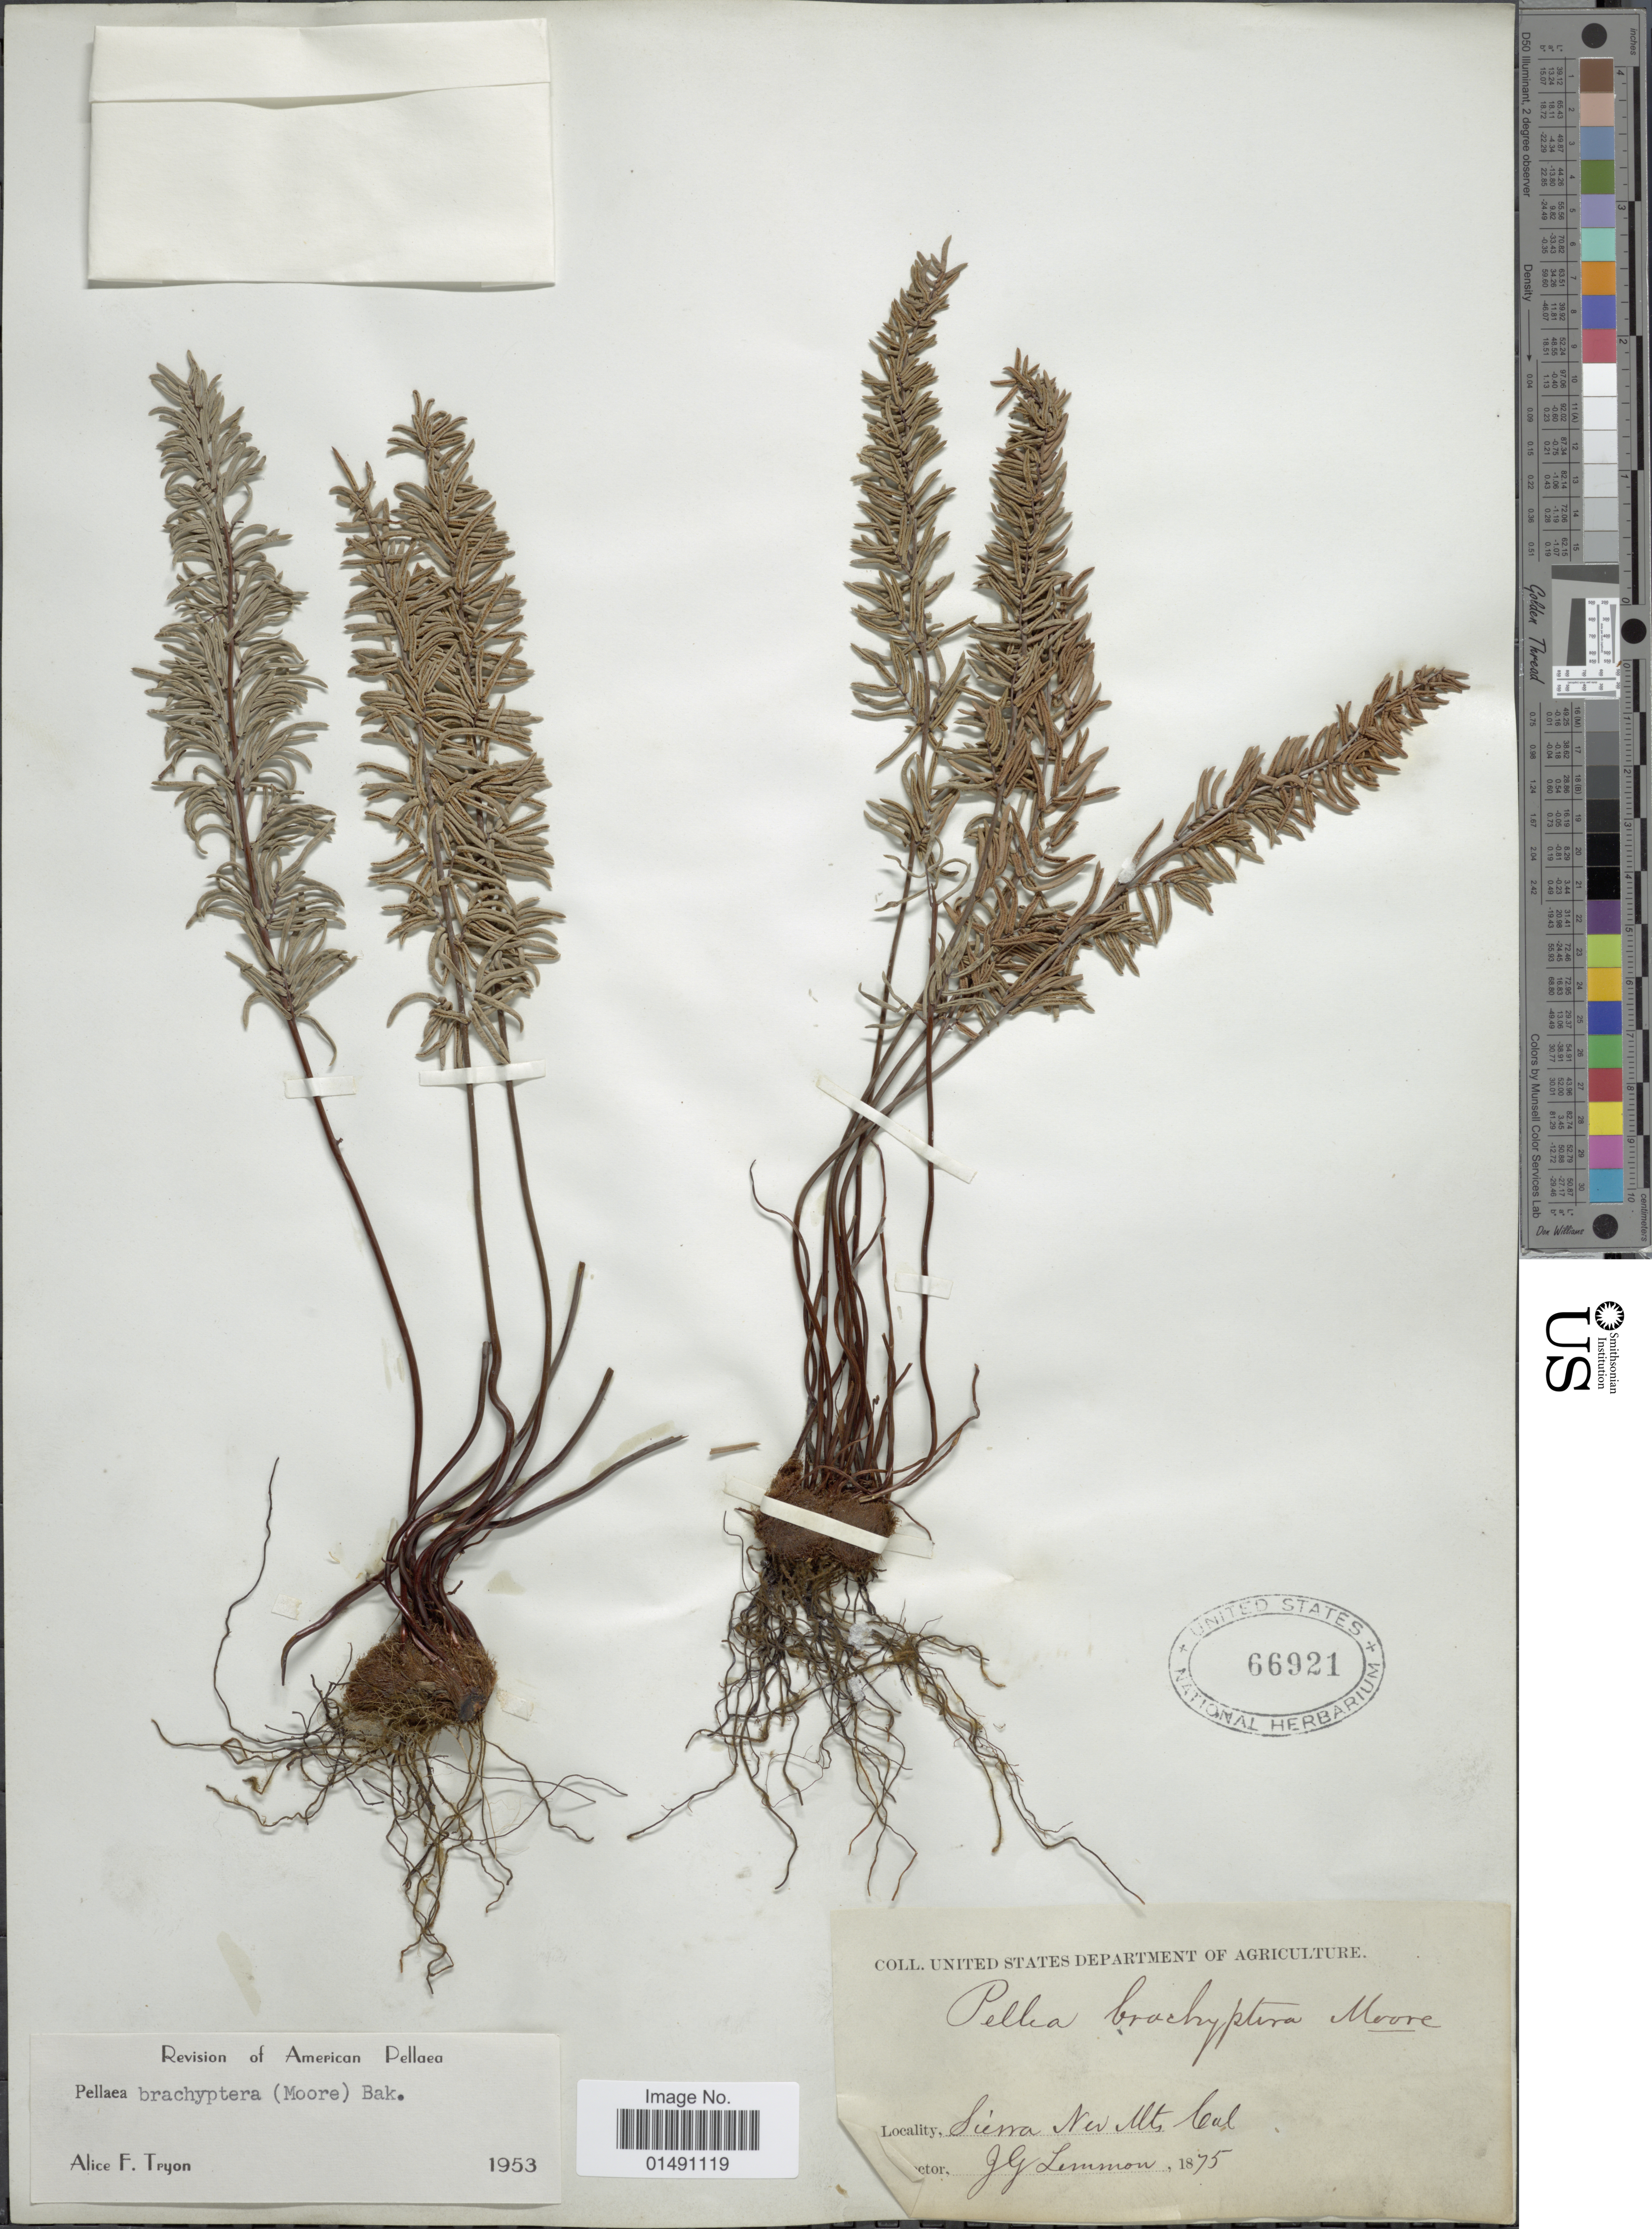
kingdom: Plantae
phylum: Tracheophyta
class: Polypodiopsida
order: Polypodiales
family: Pteridaceae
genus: Pellaea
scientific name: Pellaea brachyptera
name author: (T. Moore) Baker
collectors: J. Lemmon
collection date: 1875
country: United States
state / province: California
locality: Sierra New Mts.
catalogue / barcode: US 66921